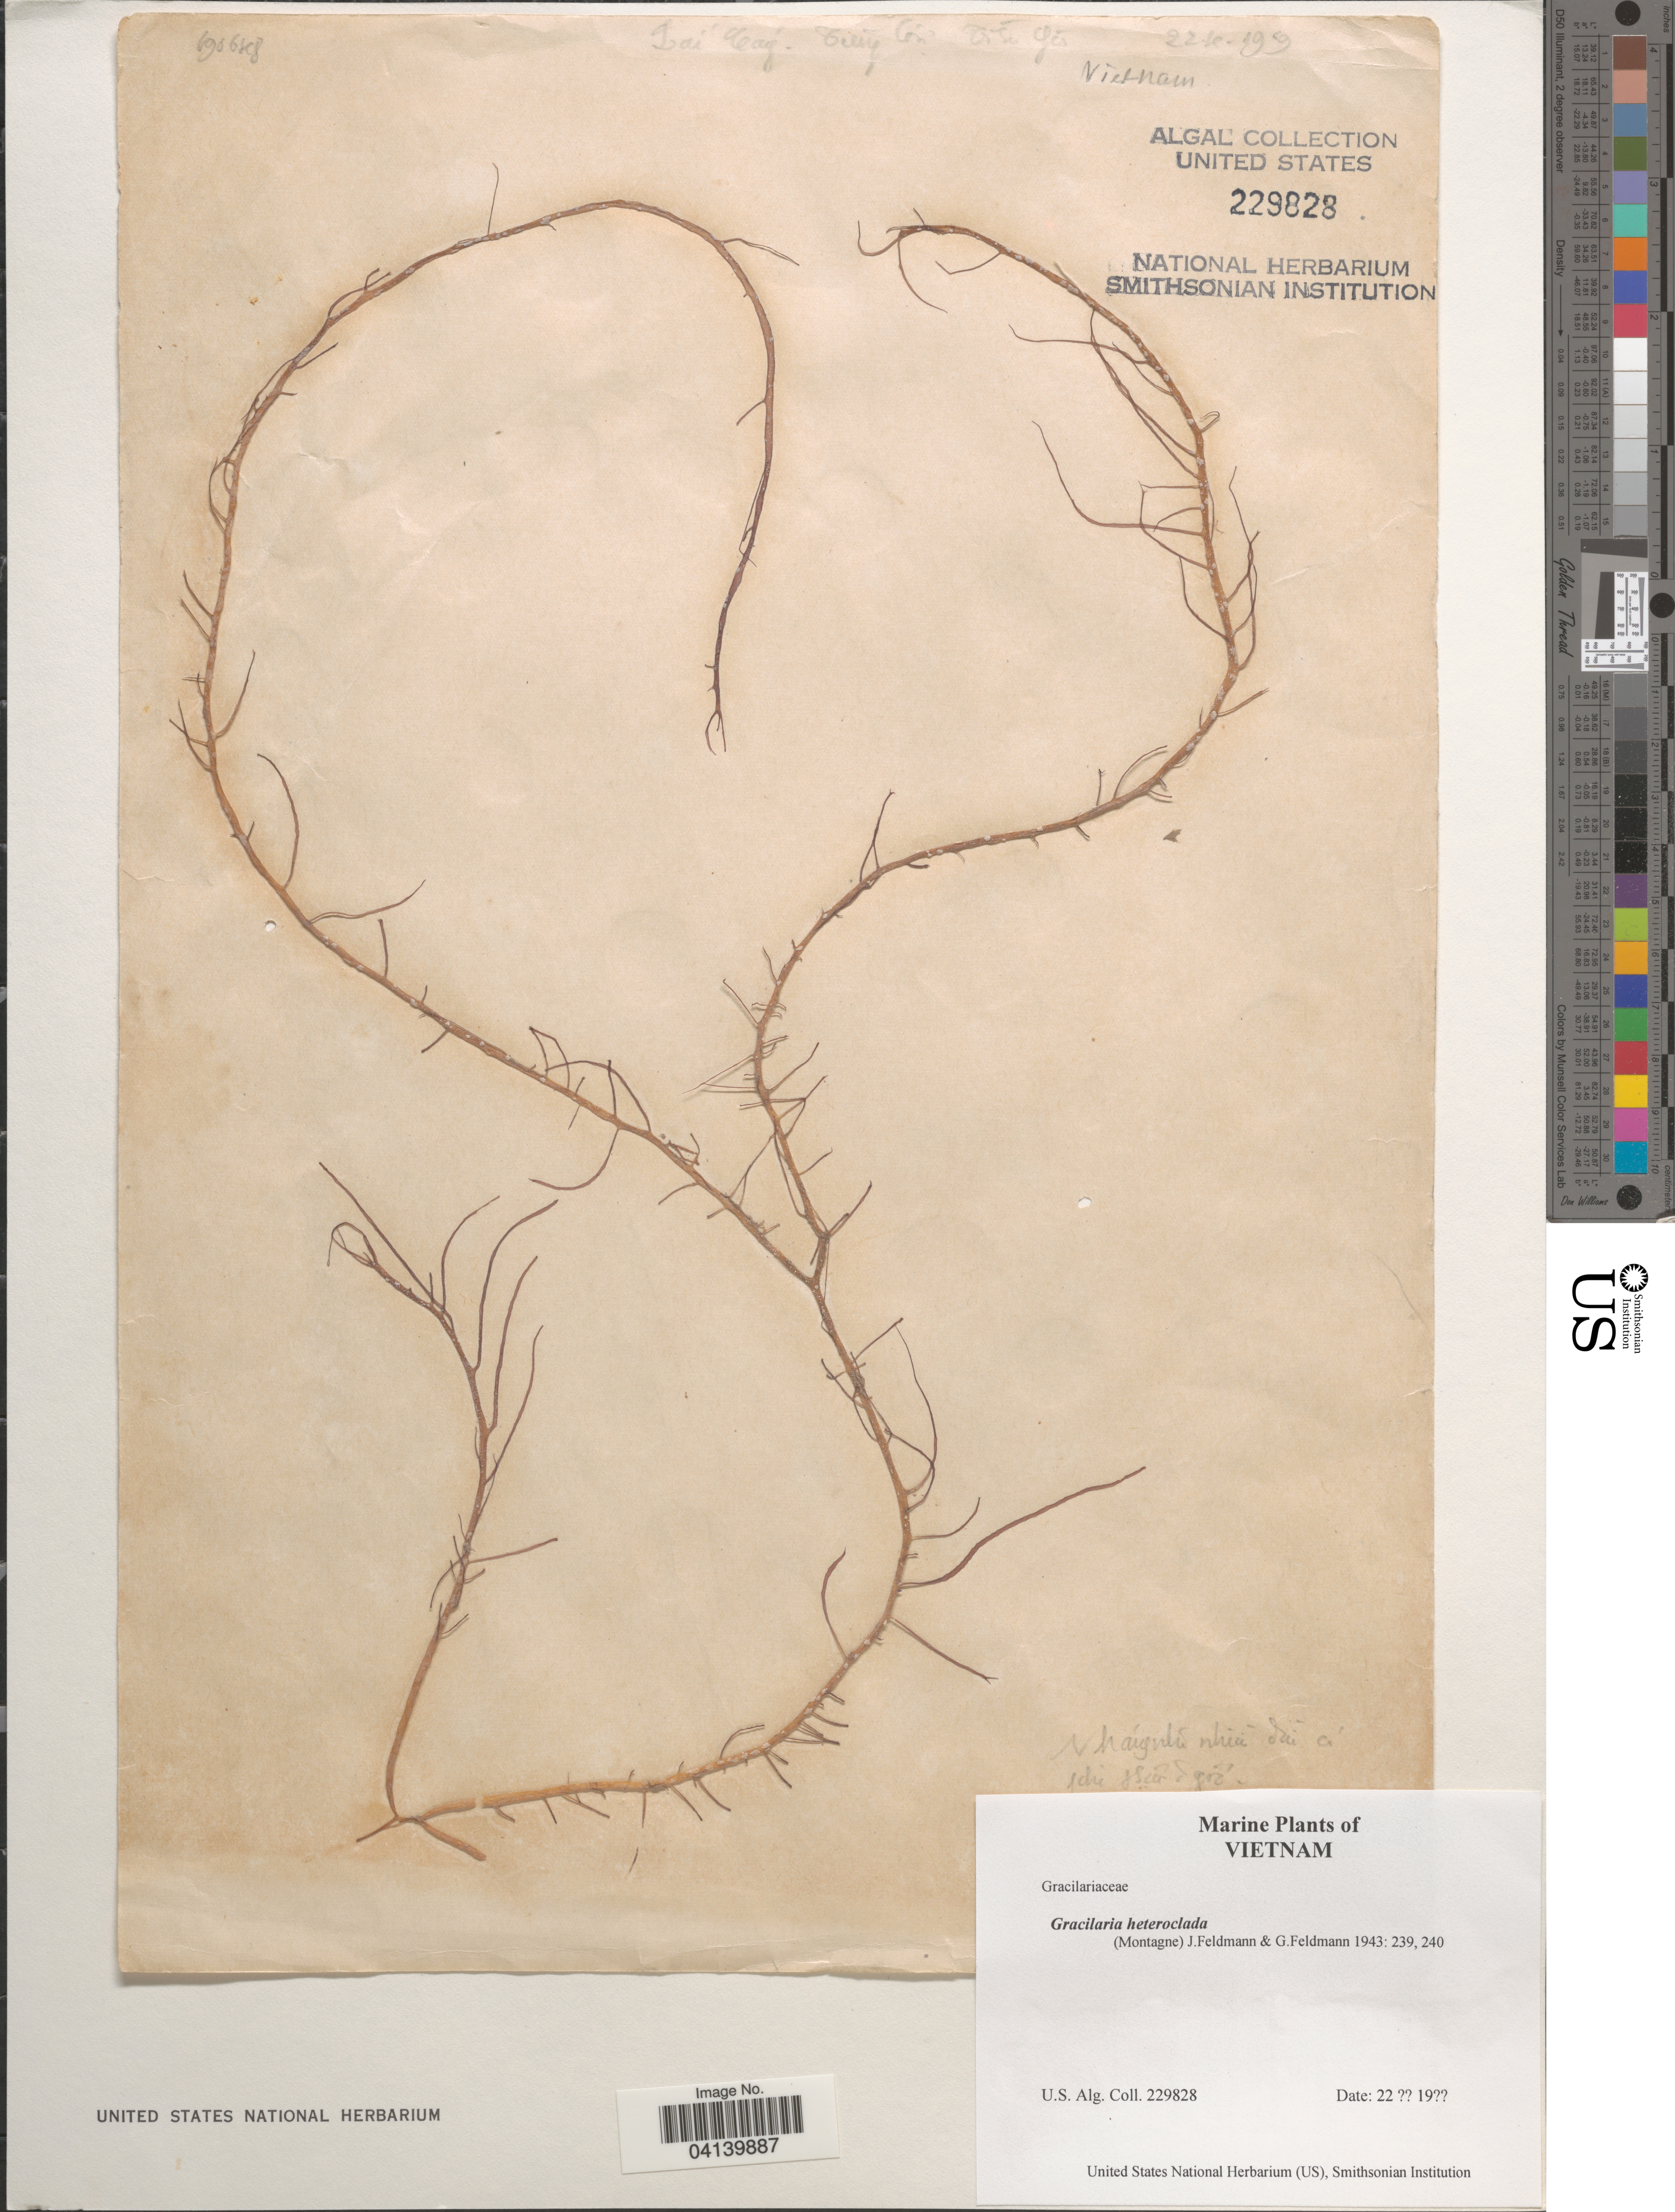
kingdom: Plantae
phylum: Rhodophyta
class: Florideophyceae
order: Gracilariales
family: Gracilariaceae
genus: Gracilaria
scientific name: Gracilaria heteroclada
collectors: U. S. Alg.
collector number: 229828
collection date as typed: Transcribed d/m/y: 22//19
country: Vietnam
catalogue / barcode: US 229828